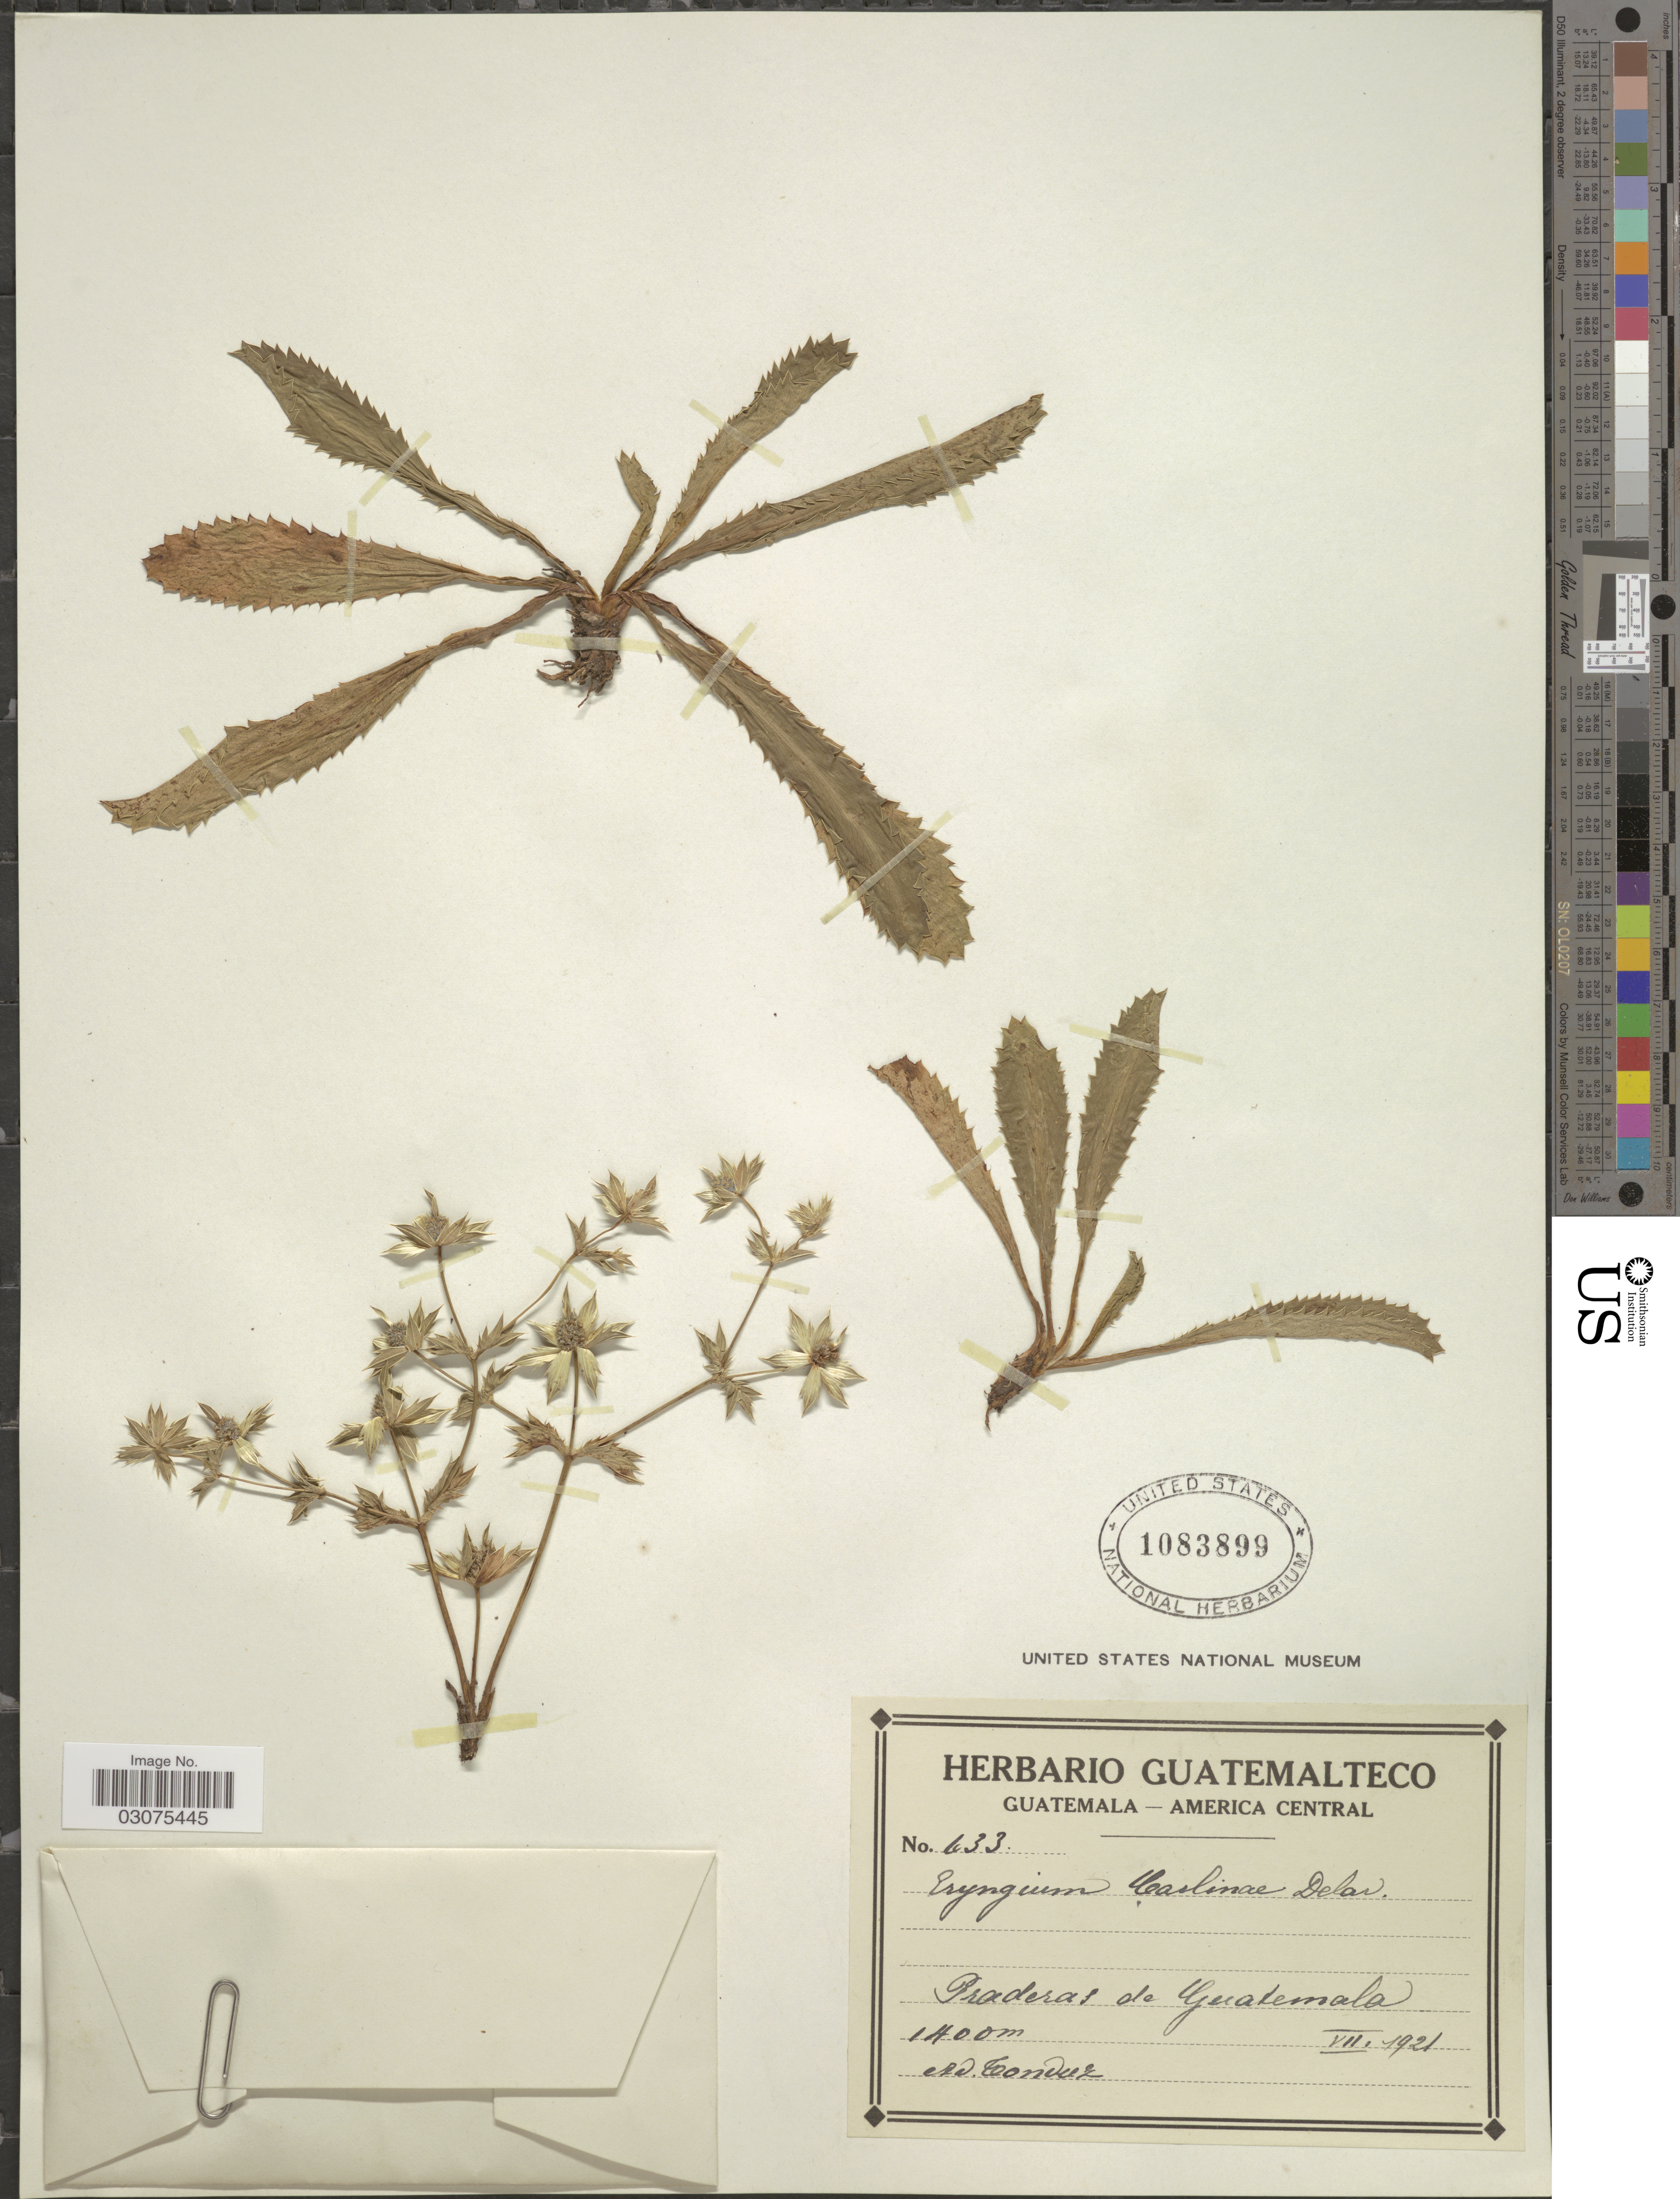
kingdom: Plantae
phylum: Tracheophyta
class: Magnoliopsida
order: Apiales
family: Apiaceae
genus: Eryngium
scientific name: Eryngium carlinae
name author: F. Delaroche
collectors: A. Tonduz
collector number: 633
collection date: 1921-07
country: Guatemala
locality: Praderas de Guatemala.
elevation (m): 1400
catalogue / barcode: US 1083899